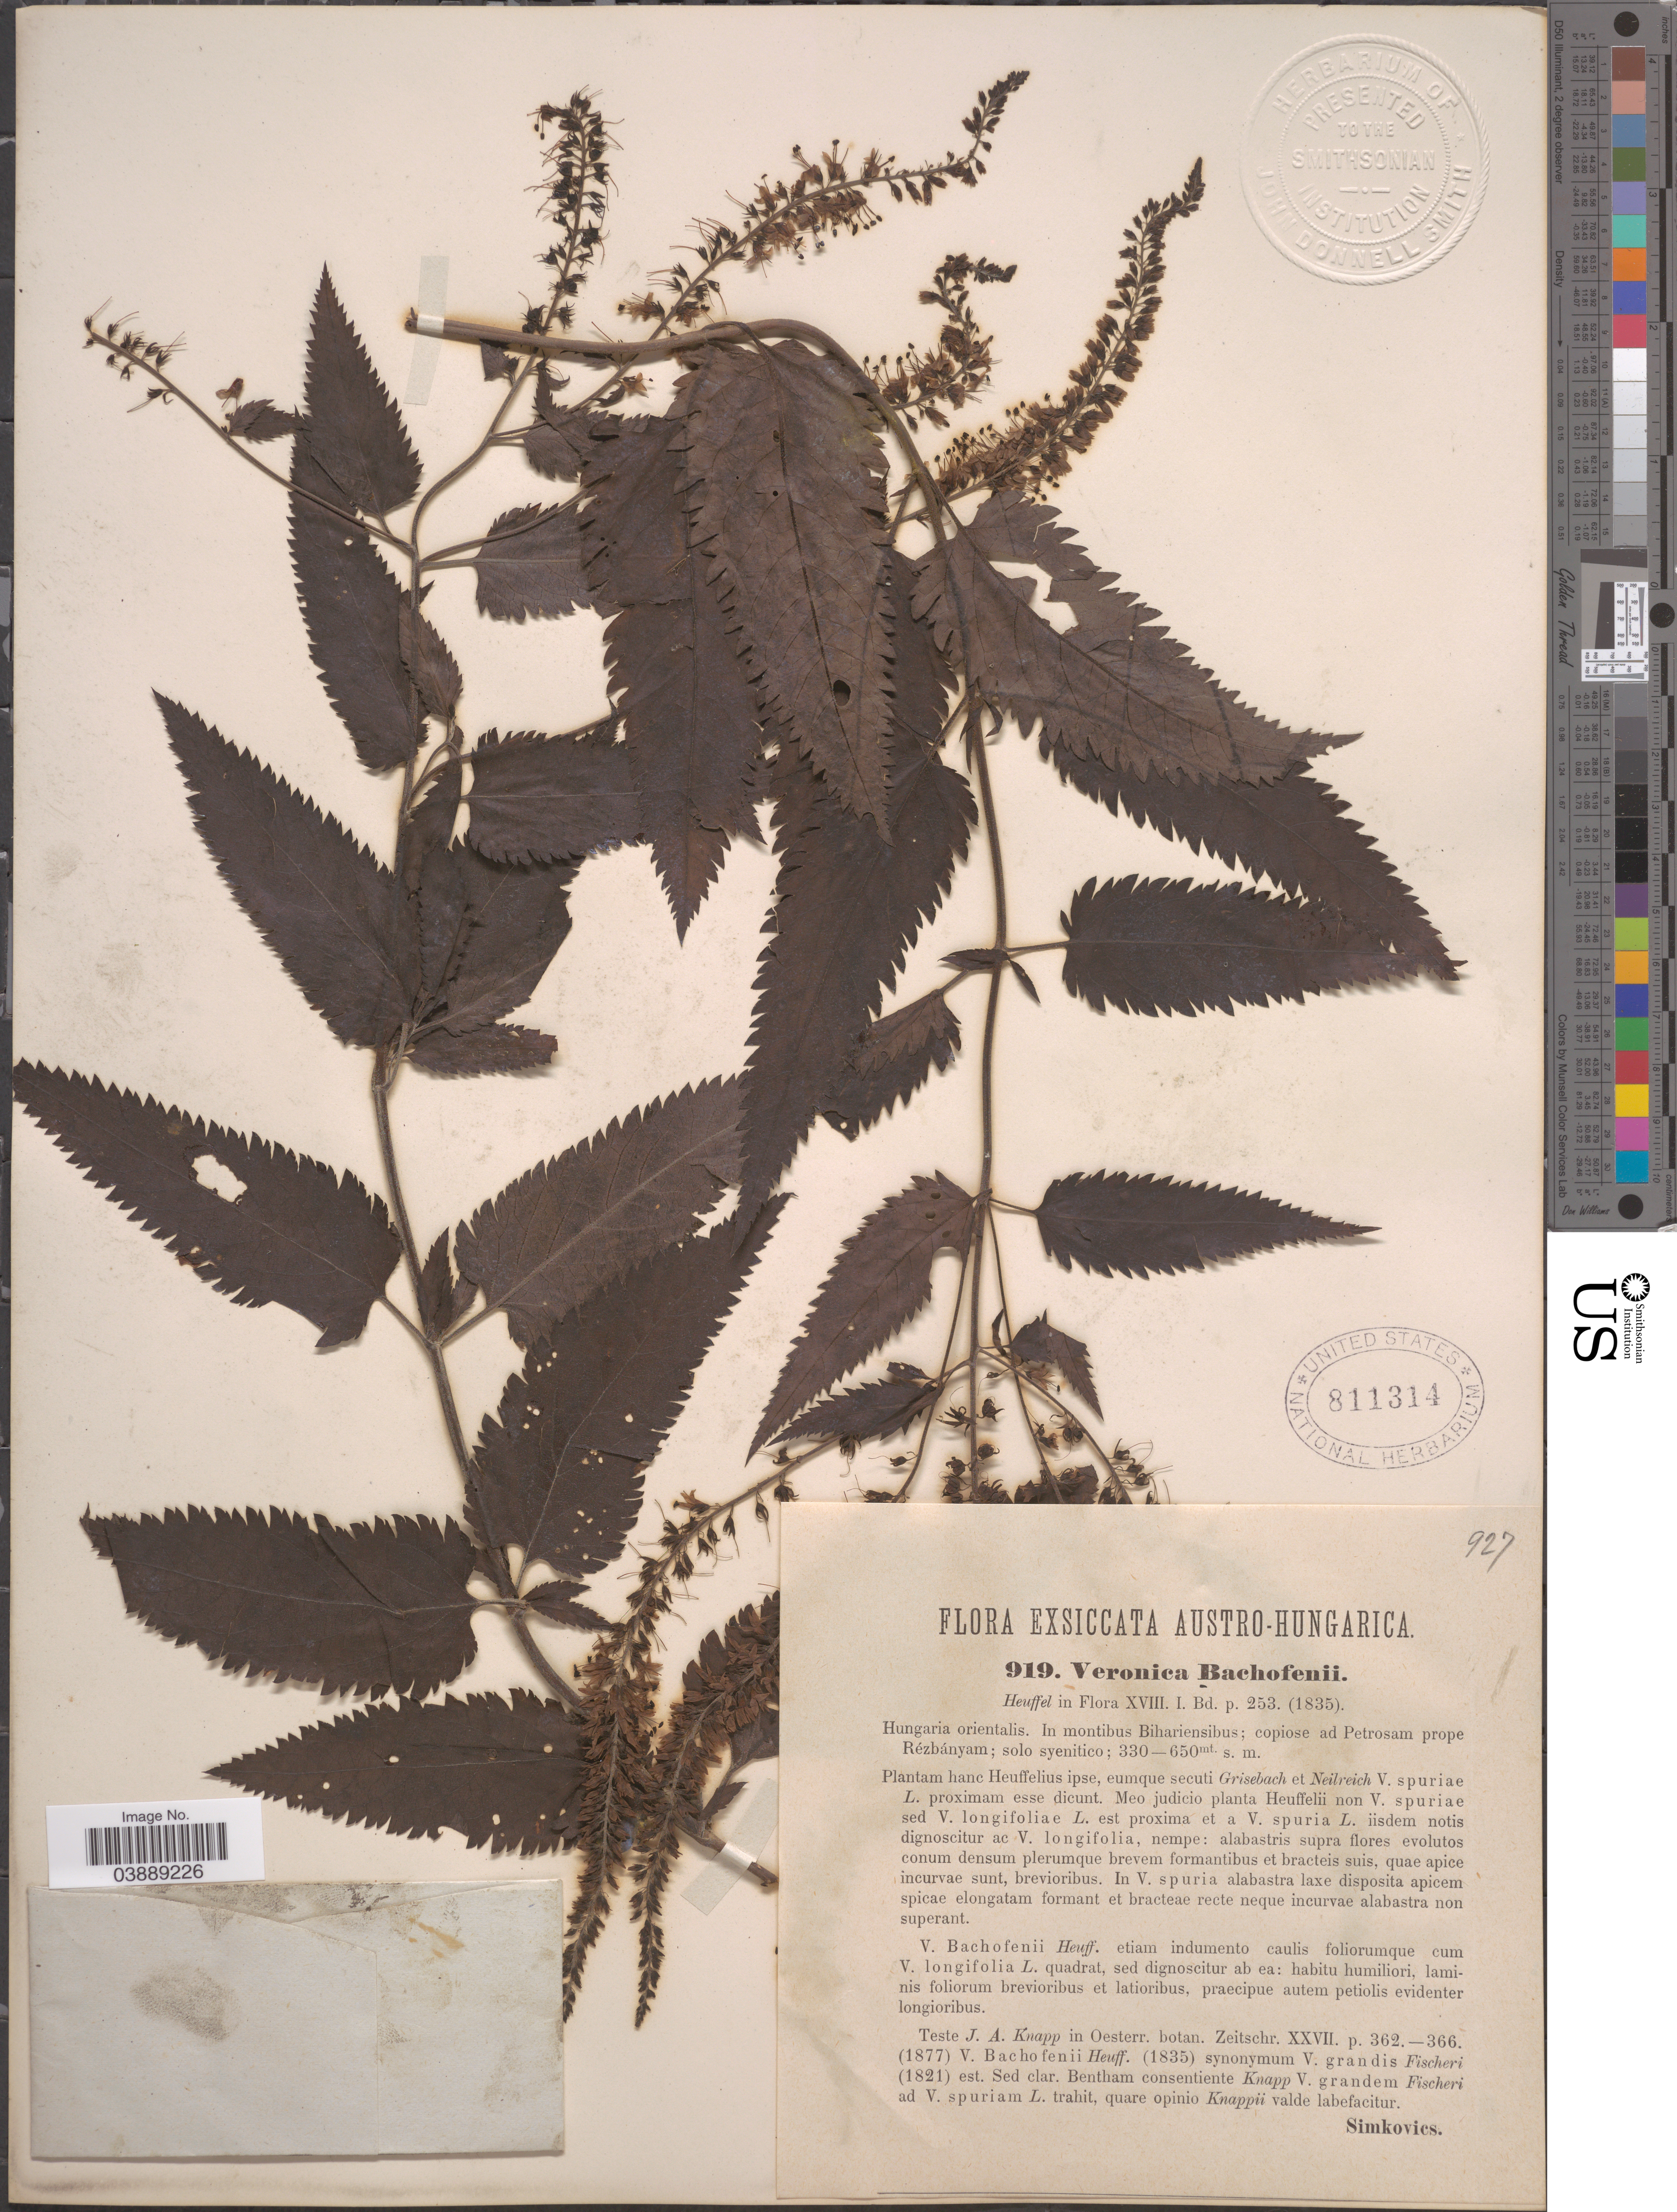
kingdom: Plantae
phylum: Tracheophyta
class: Magnoliopsida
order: Lamiales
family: Plantaginaceae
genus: Veronica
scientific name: Veronica bachofenii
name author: Heuff.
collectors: -. Simkovics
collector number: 919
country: Hungary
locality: Hungaria orientalis. In montibus Bihariensibus; copiose ad Petrosam prope Rézbányam.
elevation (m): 330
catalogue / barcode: US 811314